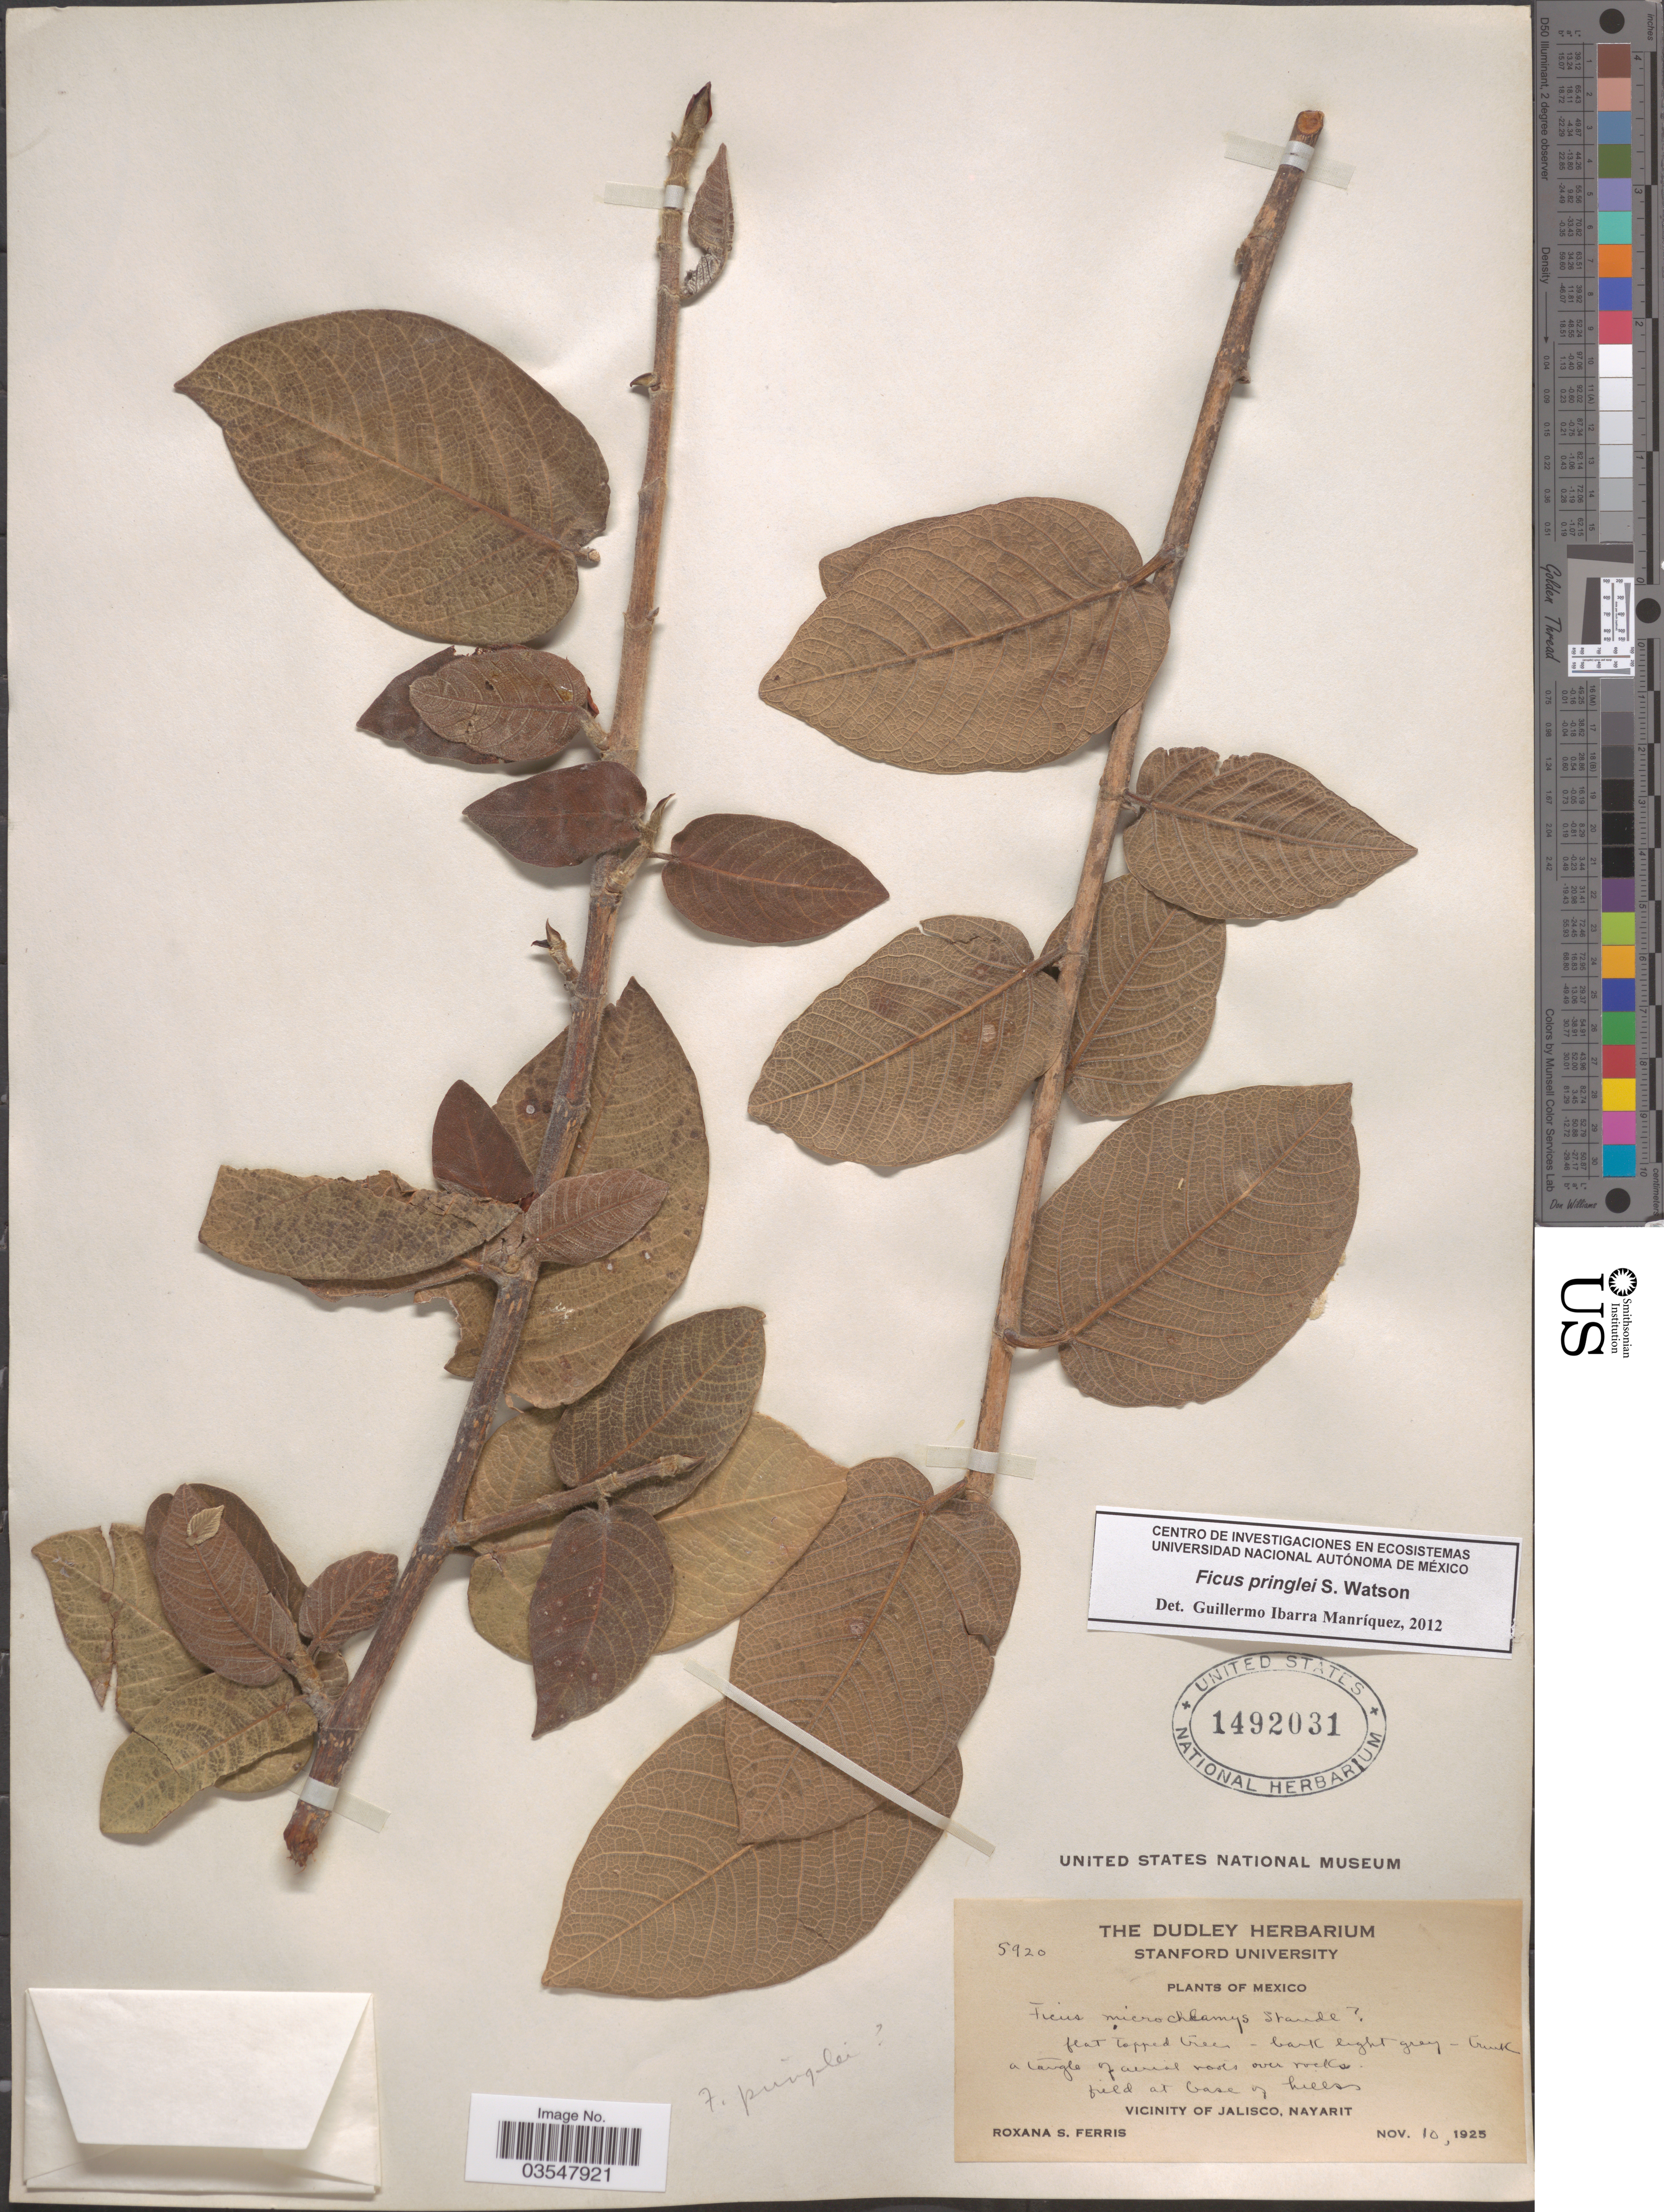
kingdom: Plantae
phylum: Tracheophyta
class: Magnoliopsida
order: Rosales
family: Moraceae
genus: Ficus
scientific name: Ficus pringlei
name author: S. Watson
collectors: R. S. Ferris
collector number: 5920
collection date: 1925-11-10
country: Mexico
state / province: Nayarit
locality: Vicinity of Jalisco, Nayarit.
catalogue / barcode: US 1492031